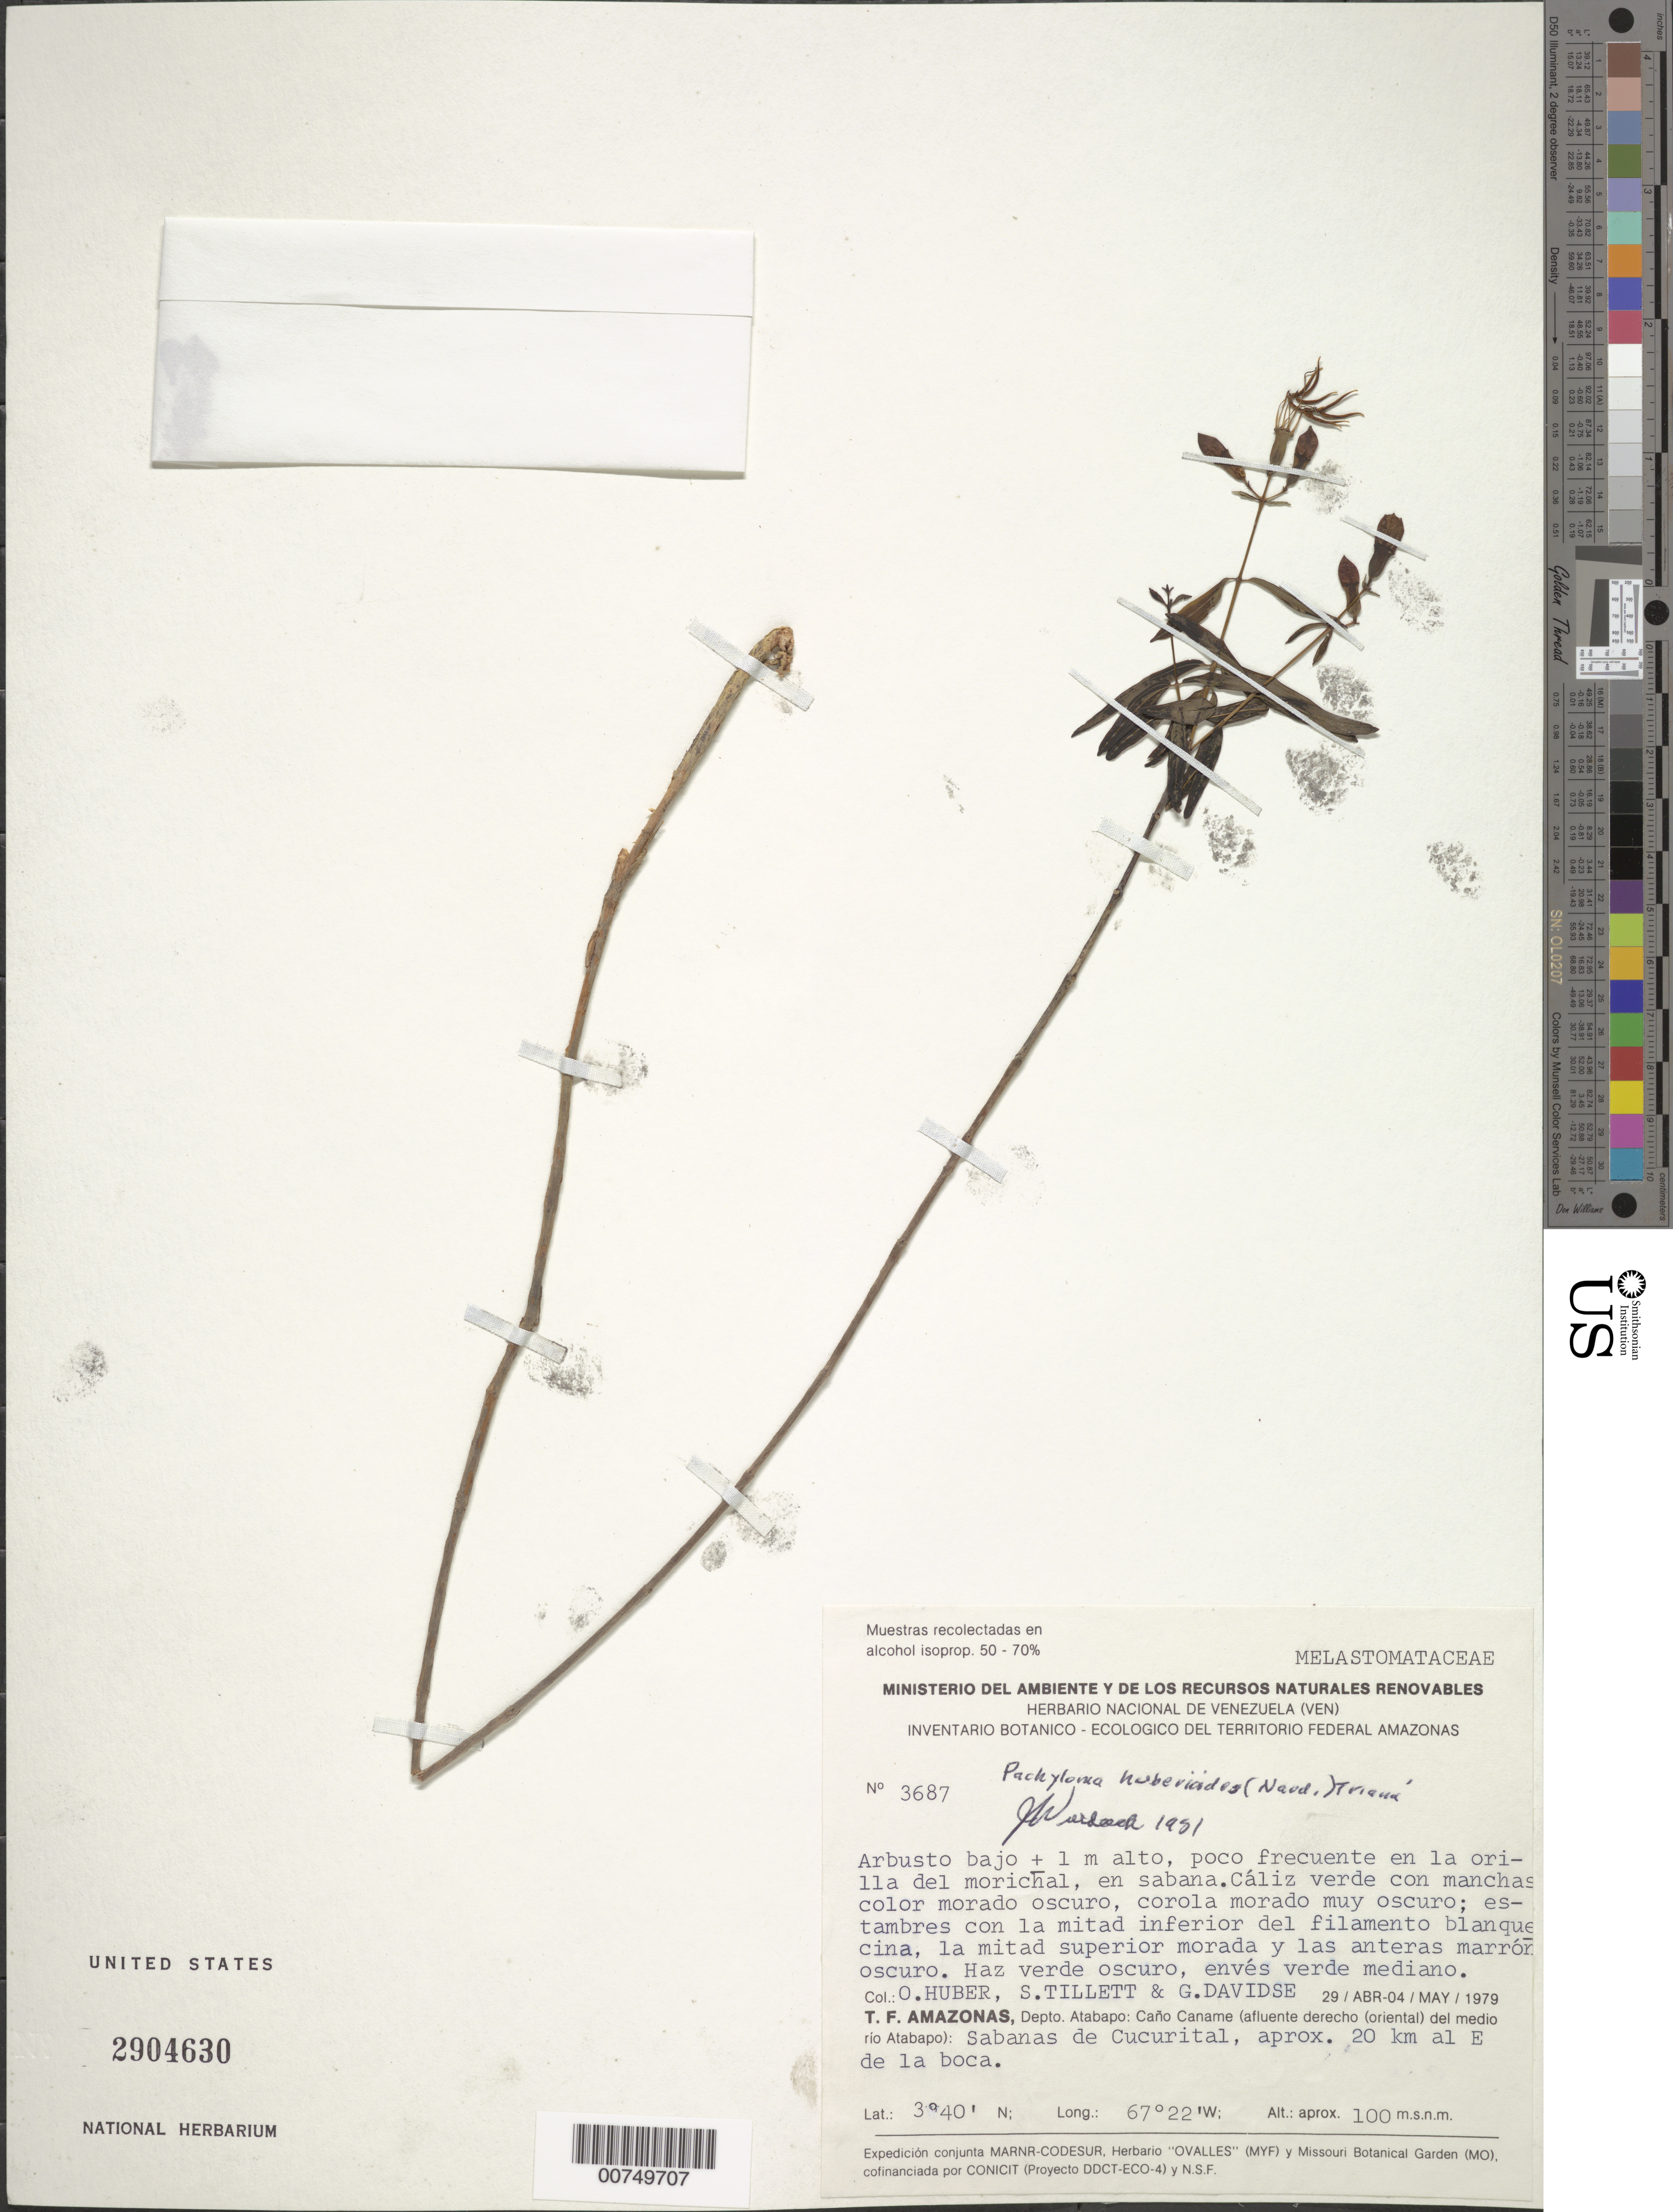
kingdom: Plantae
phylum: Tracheophyta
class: Magnoliopsida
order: Myrtales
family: Melastomataceae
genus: Pachyloma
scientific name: Pachyloma huberioides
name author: (Naudin) Triana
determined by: Wurdack, John J., (US), US (UNITED STATES)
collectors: O. Huber, S. S. Tillett & G. Davidse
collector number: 3687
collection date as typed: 29-Apr-79 to 4-May-79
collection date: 1979-04-29/1979-05-04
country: Venezuela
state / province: Amazonas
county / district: Atabapo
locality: Caño Caname (afluente derecho del medio Río Atabapo); Sabanas de Cucurital, aprox 20km al E de la boca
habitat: Orilla del morichal, en sabana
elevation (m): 100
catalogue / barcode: US 2904630